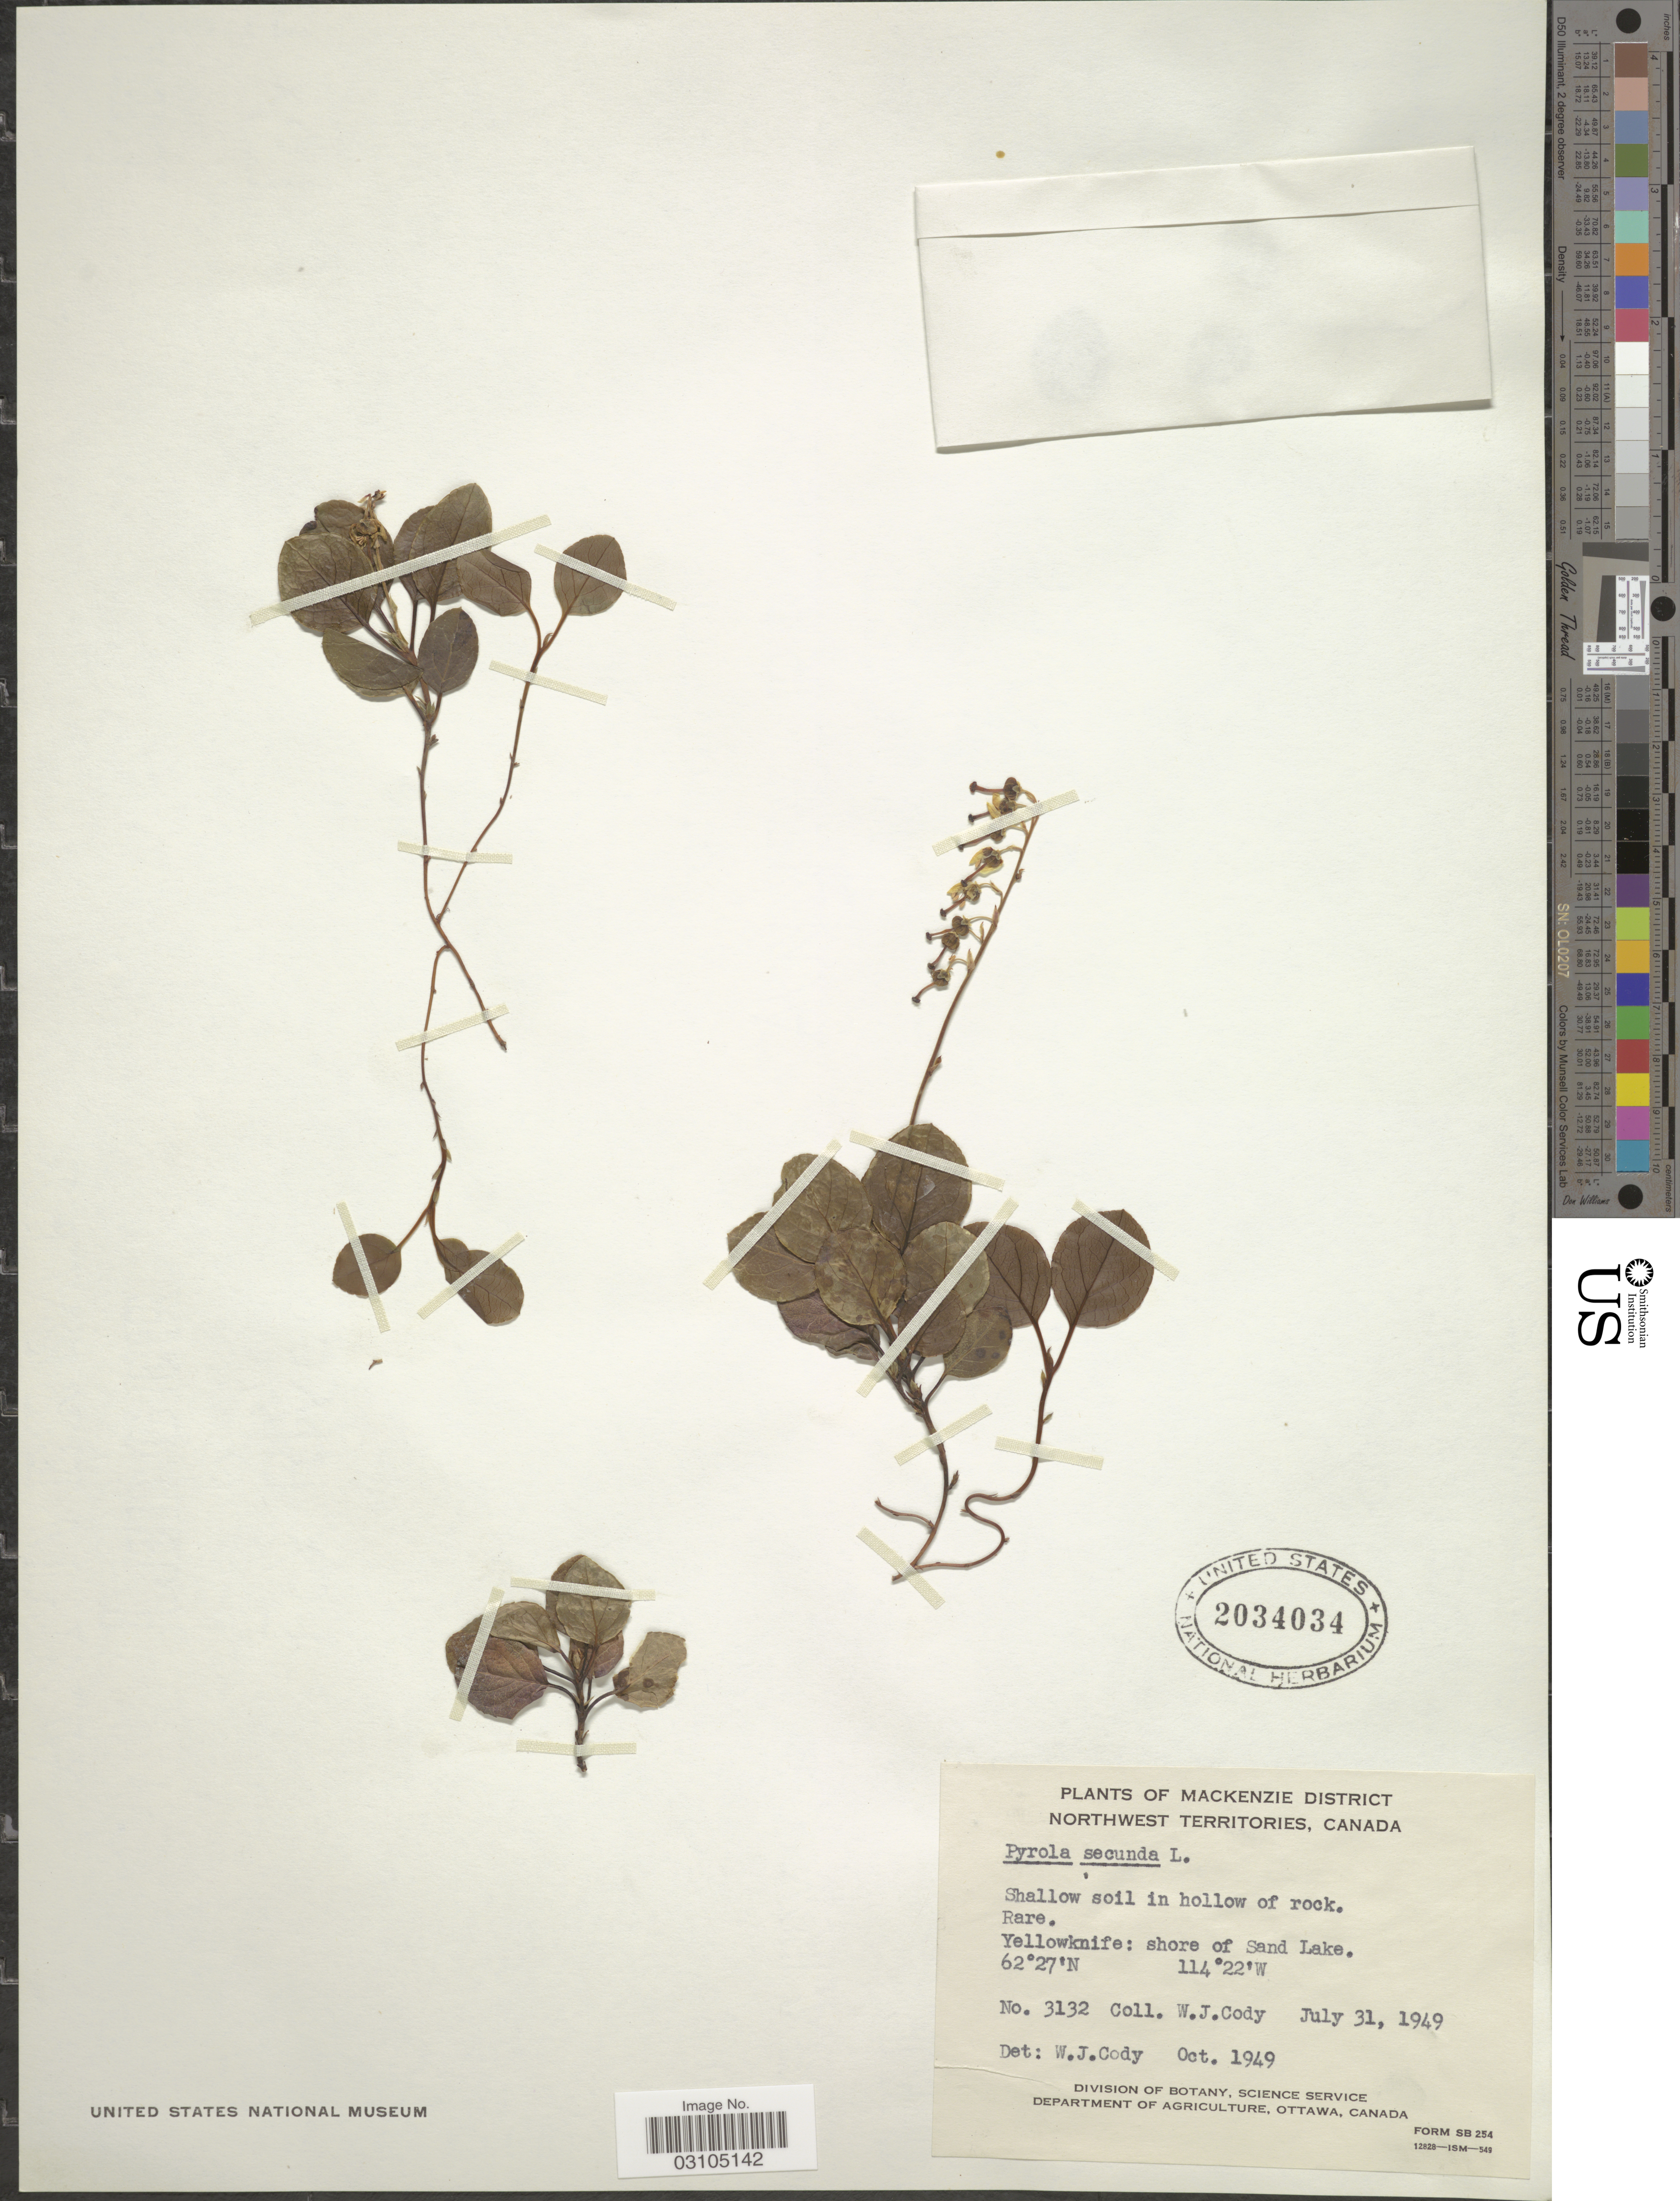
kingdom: Plantae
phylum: Tracheophyta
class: Magnoliopsida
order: Ericales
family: Ericaceae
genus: Orthilia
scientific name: Orthilia secunda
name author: (L.) House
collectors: W. Cody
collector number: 3132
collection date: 1949-07-31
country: Canada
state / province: Northwest Territories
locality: Mackenzie District. Yellowknife: shore of Sand Lake.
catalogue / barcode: US 2034034